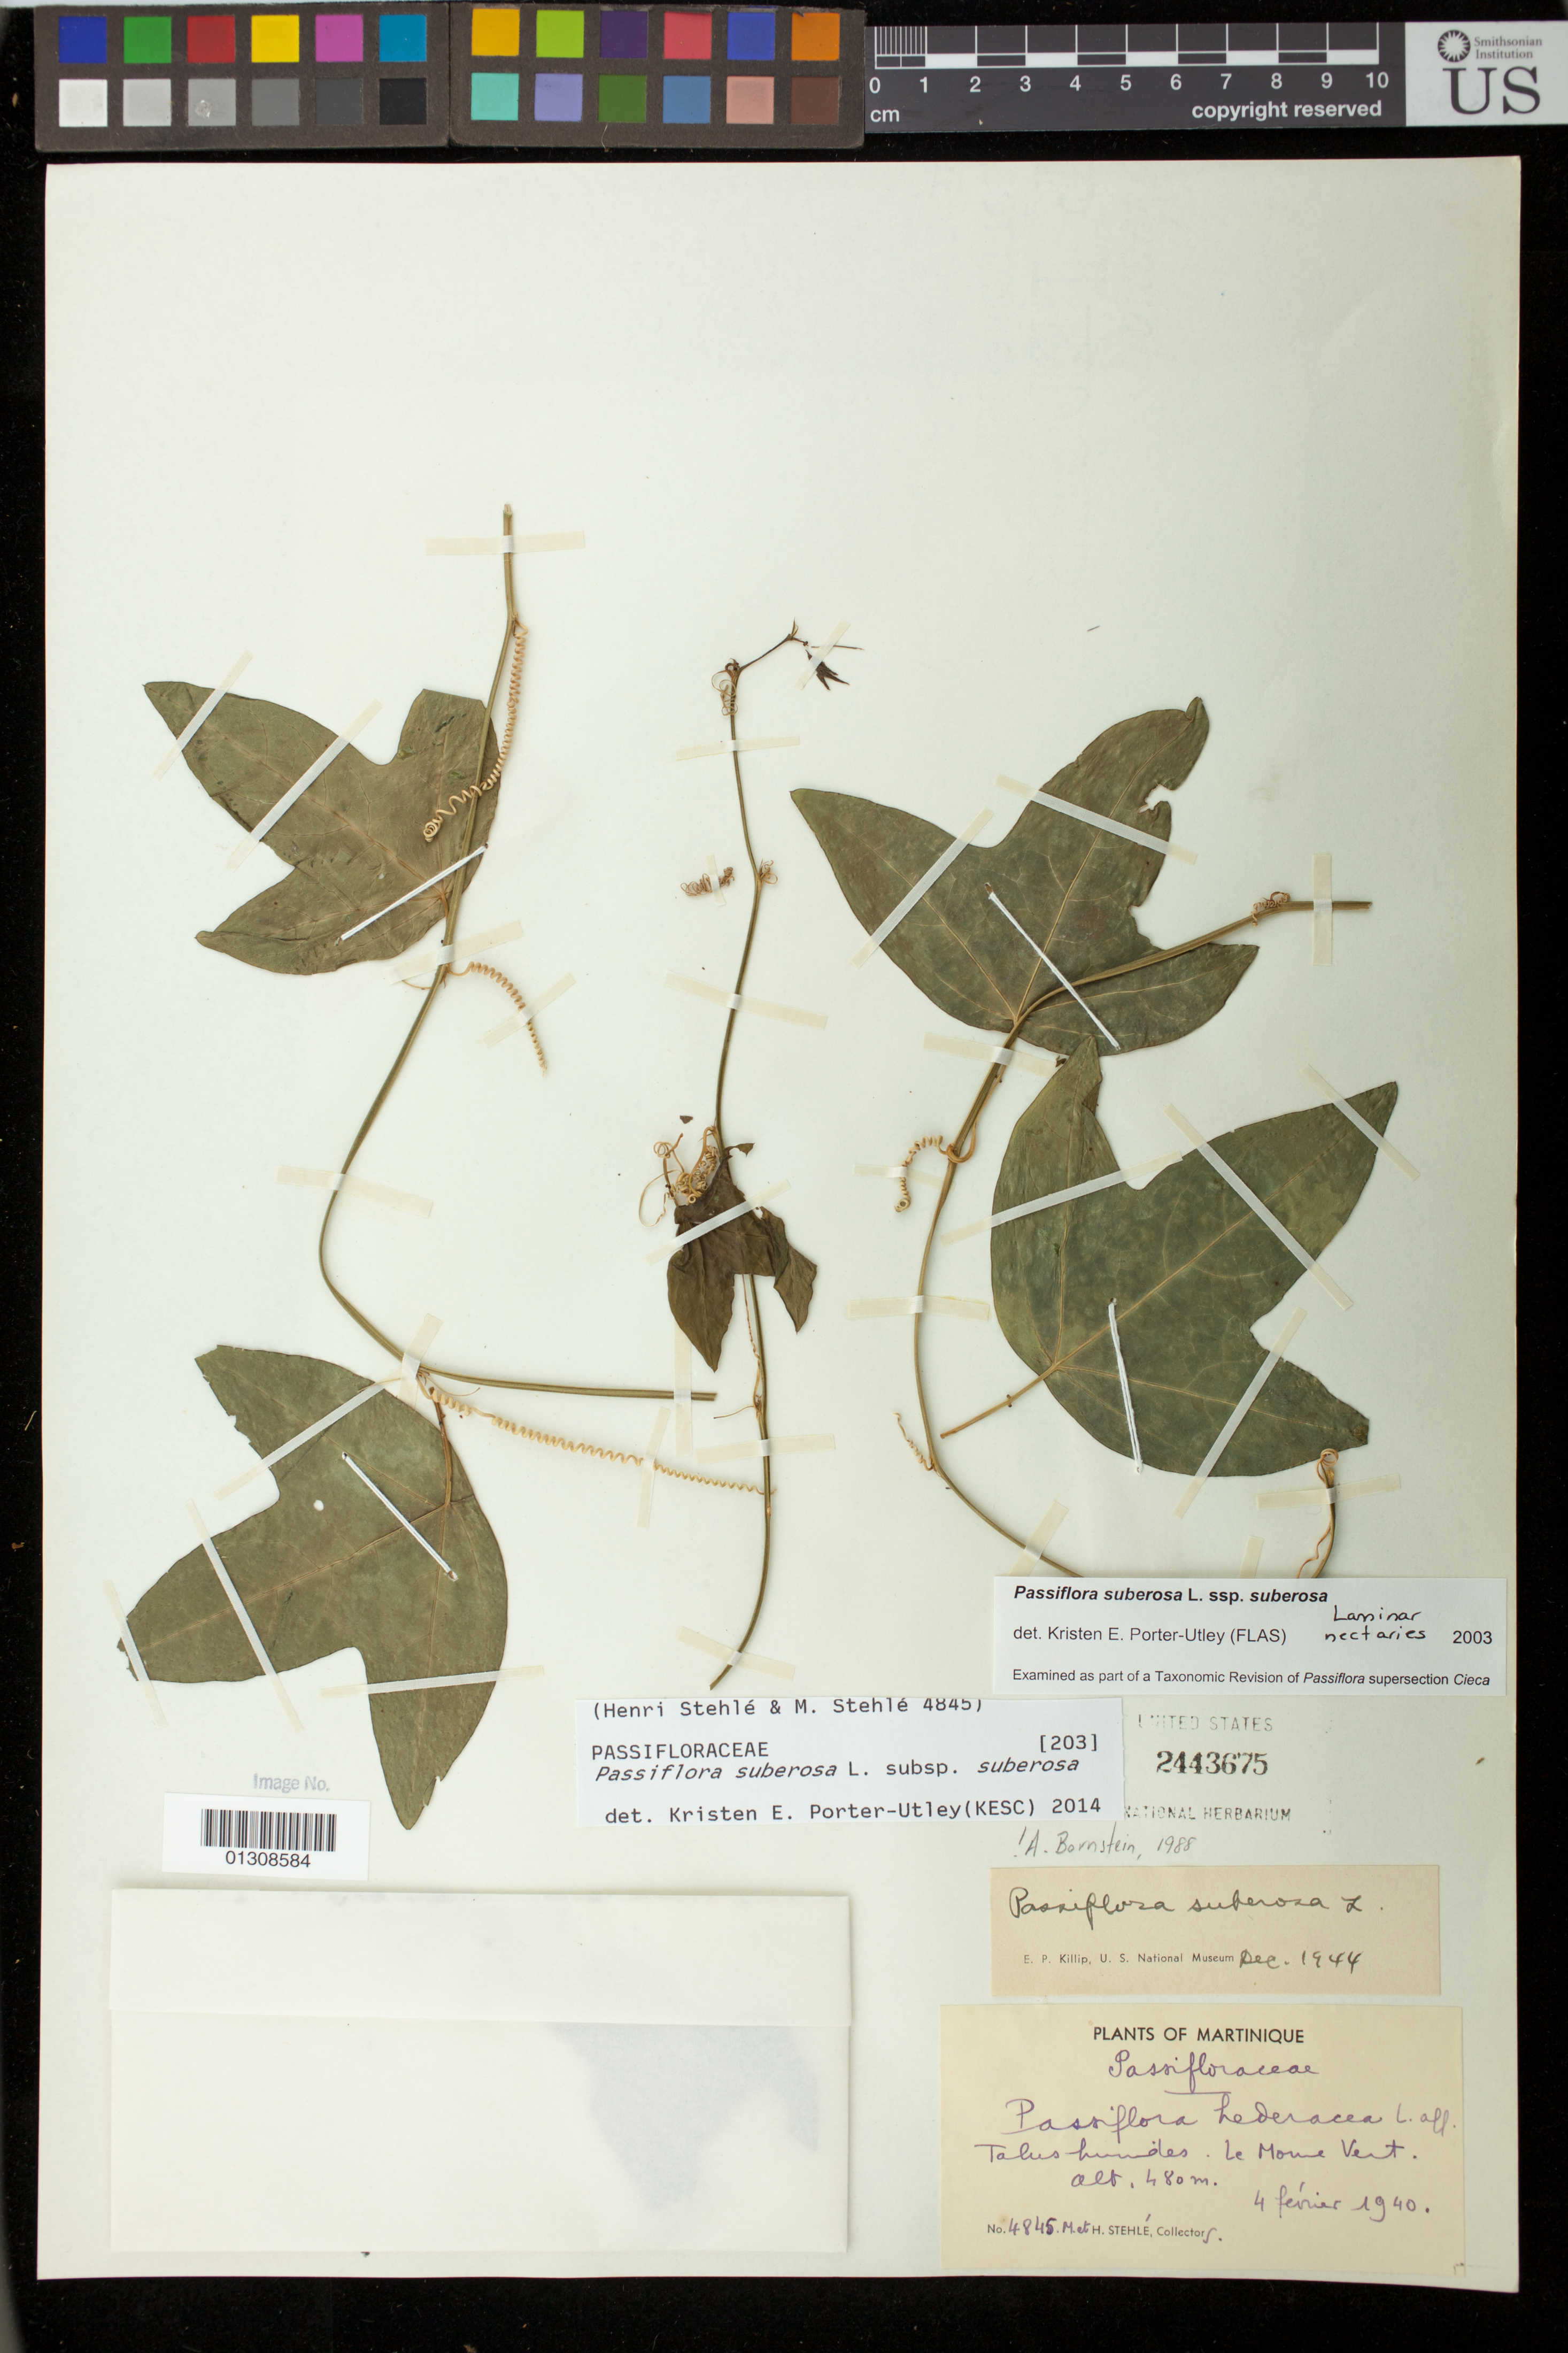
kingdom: Plantae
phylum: Tracheophyta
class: Magnoliopsida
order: Malpighiales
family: Passifloraceae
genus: Passiflora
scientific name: Passiflora suberosa subsp. suberosa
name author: L.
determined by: Porter-Utley, K. E.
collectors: H. Stehlé & M. Stehlé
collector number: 4845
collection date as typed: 04 Feb 1940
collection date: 1940-02-04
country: Martinique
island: Martinique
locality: Hauteur de Le Morne Vert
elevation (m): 480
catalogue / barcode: US 2443675